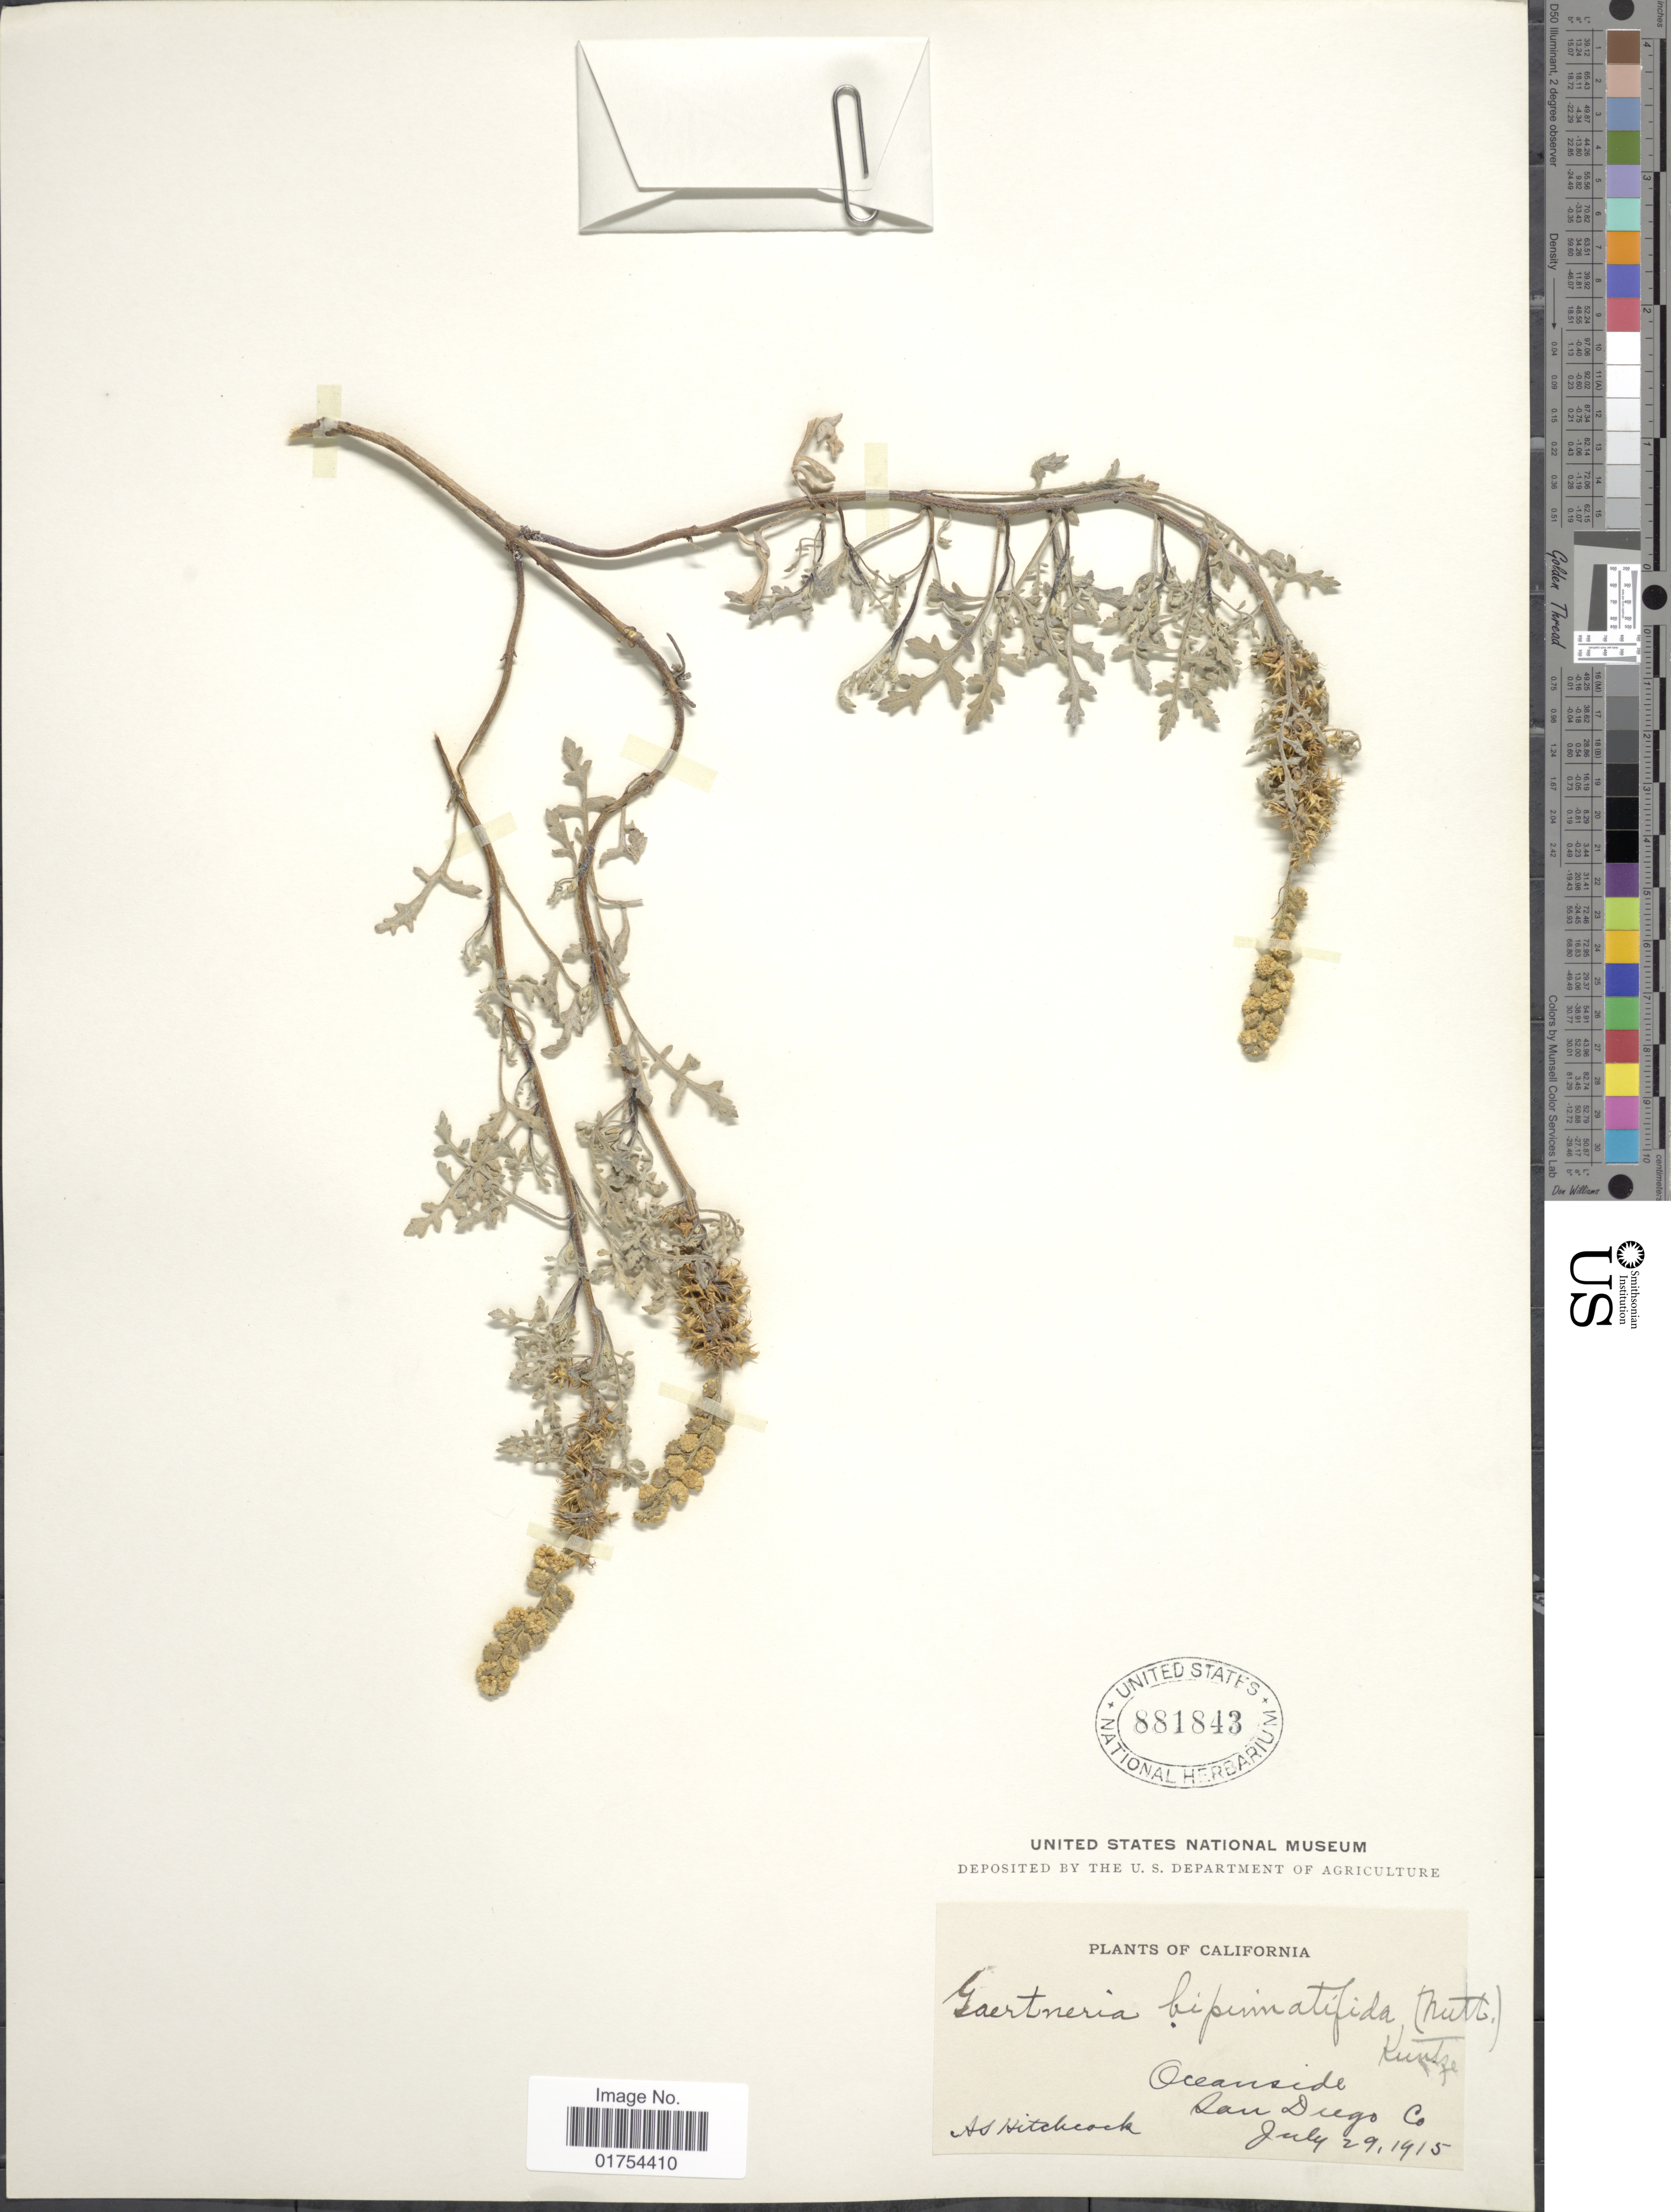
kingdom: Plantae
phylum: Tracheophyta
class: Magnoliopsida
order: Asterales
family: Asteraceae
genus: Franseria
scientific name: Franseria bipinnatifida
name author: (A. Gray) A. Gray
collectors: A. S. Hitchcock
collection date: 1915-07-29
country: United States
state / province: California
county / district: San Diego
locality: Oceanside, San Diego Co.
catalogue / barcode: US 881843